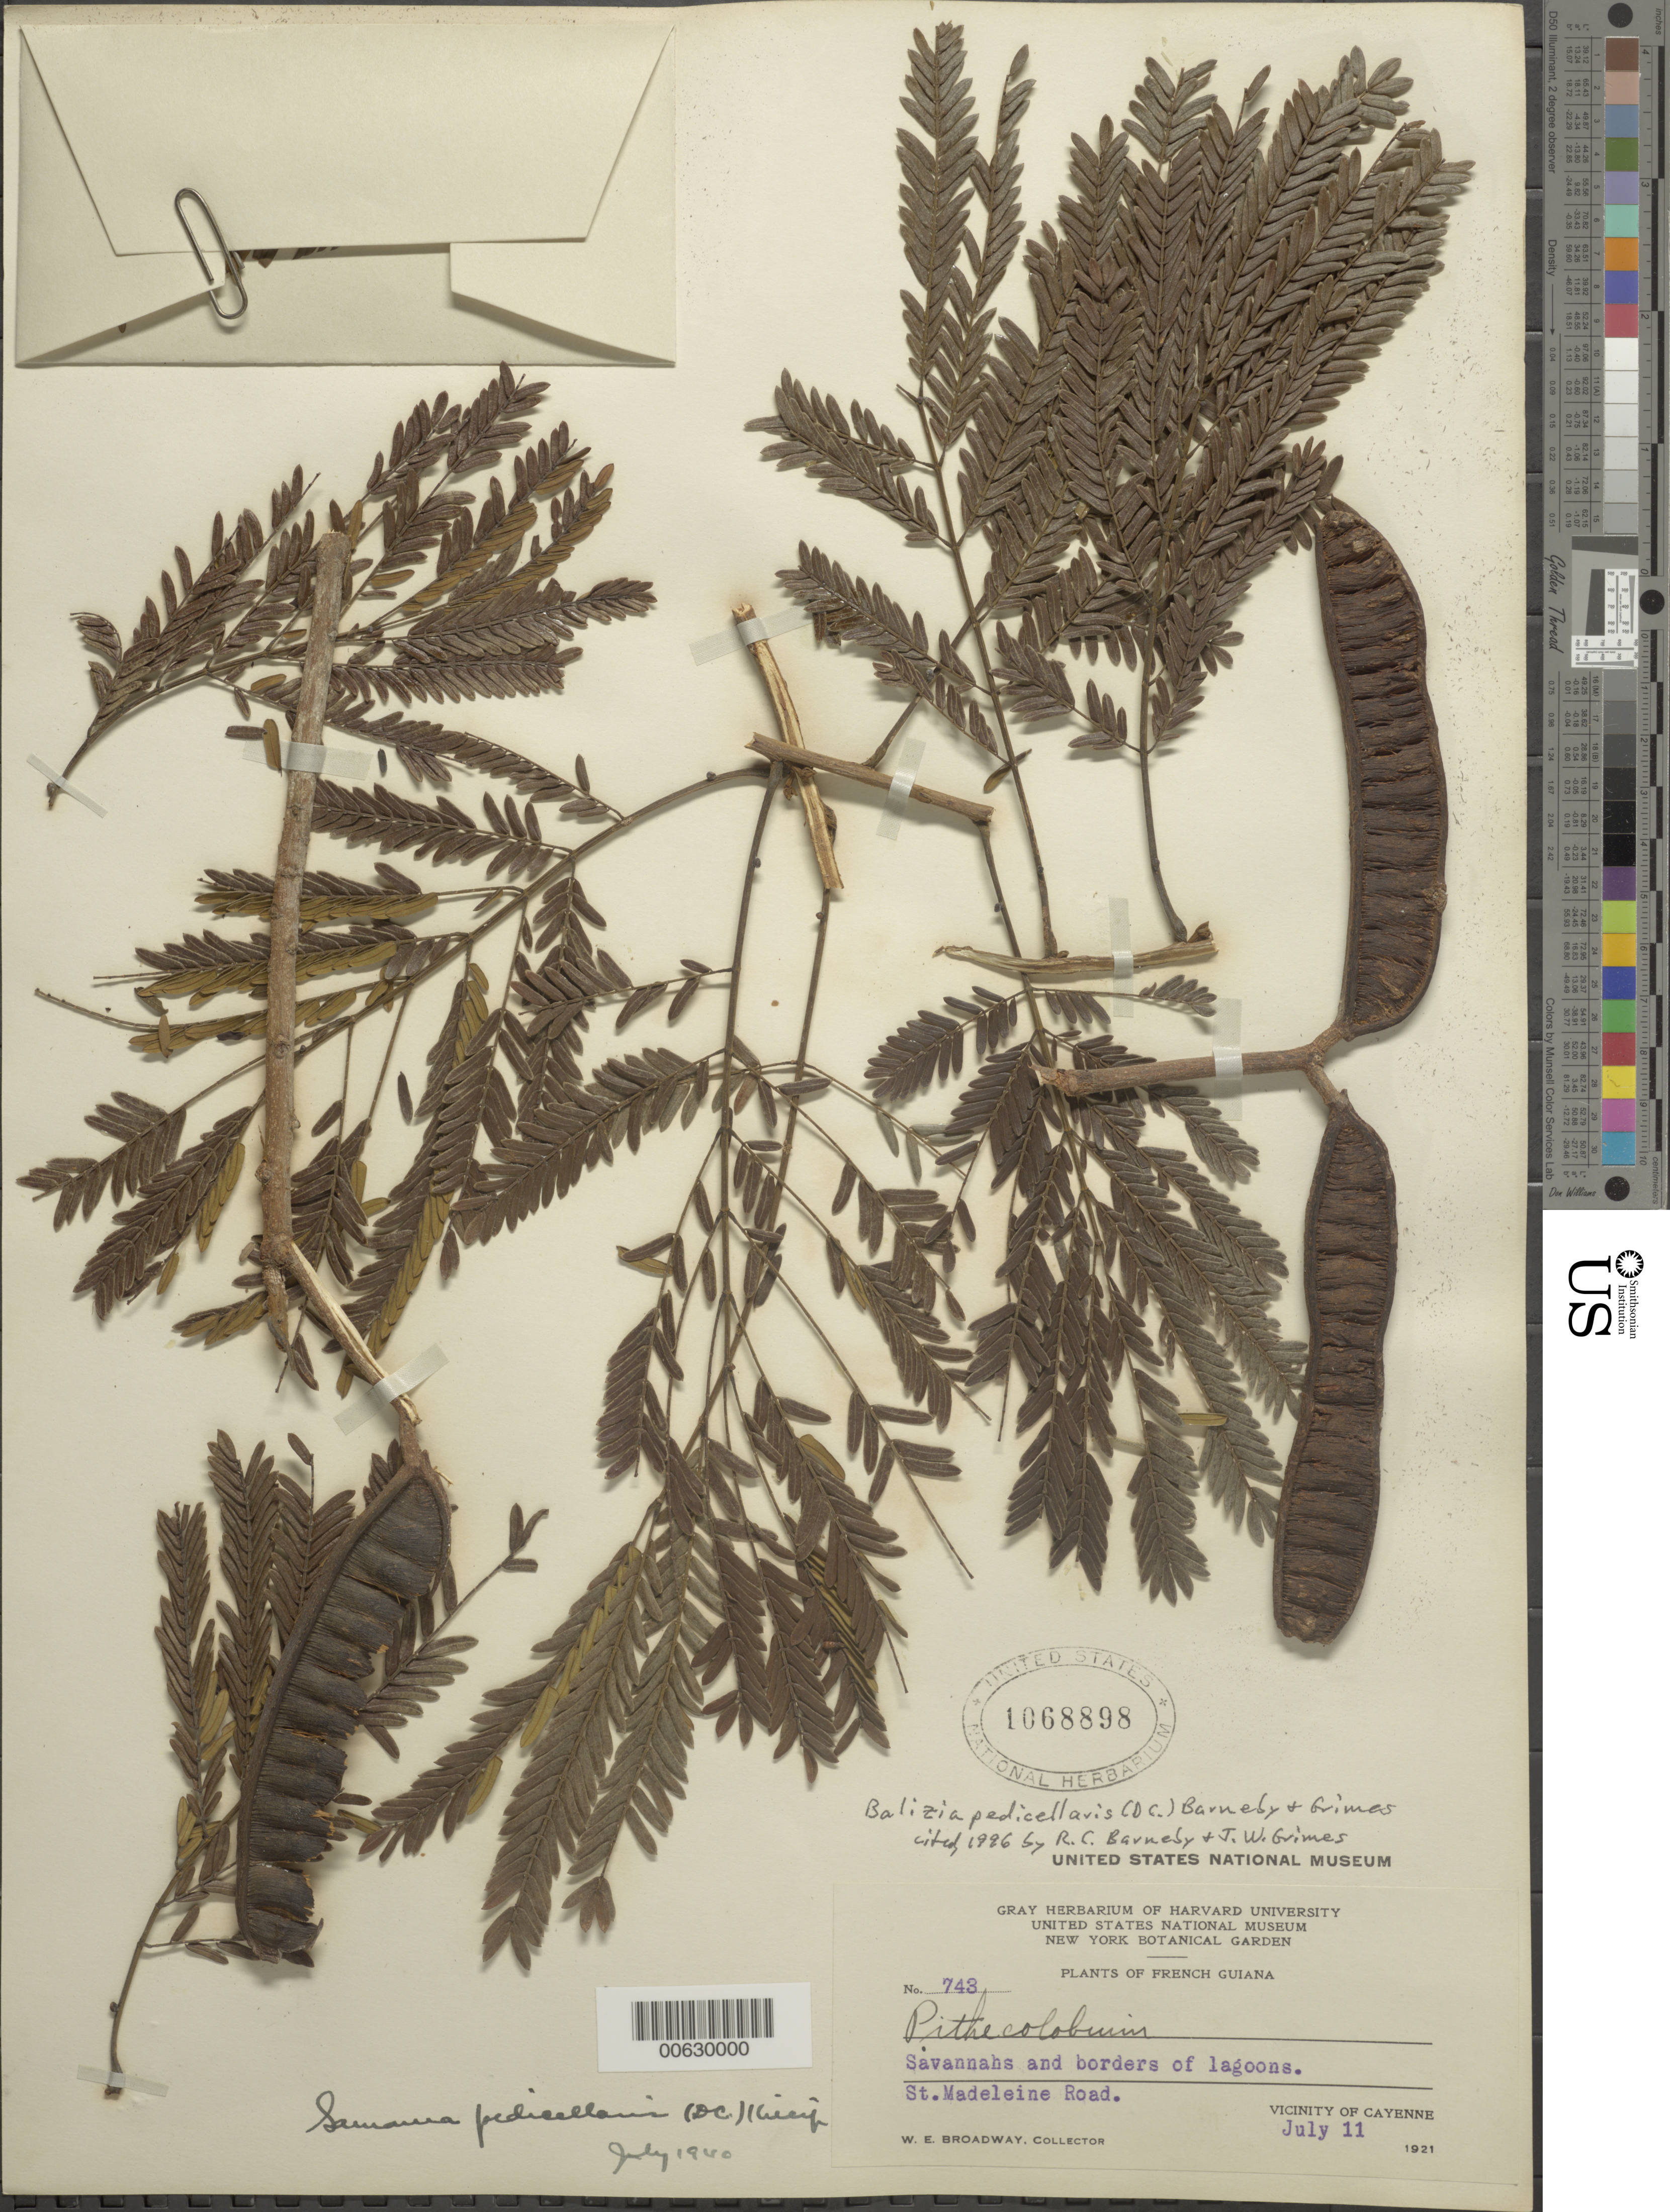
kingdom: Plantae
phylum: Tracheophyta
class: Magnoliopsida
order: Fabales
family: Fabaceae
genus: Hydrochorea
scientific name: Hydrochorea pedicellaris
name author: (DC.) M.V.B. Soares et al.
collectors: W. E. Broadway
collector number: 743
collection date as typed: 11-Jul-21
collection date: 1921-07-11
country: French Guiana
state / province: Cayenne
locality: Cayenne, vic., St. Madeleine Road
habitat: Savannas and borders of lagoons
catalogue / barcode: US 1068898